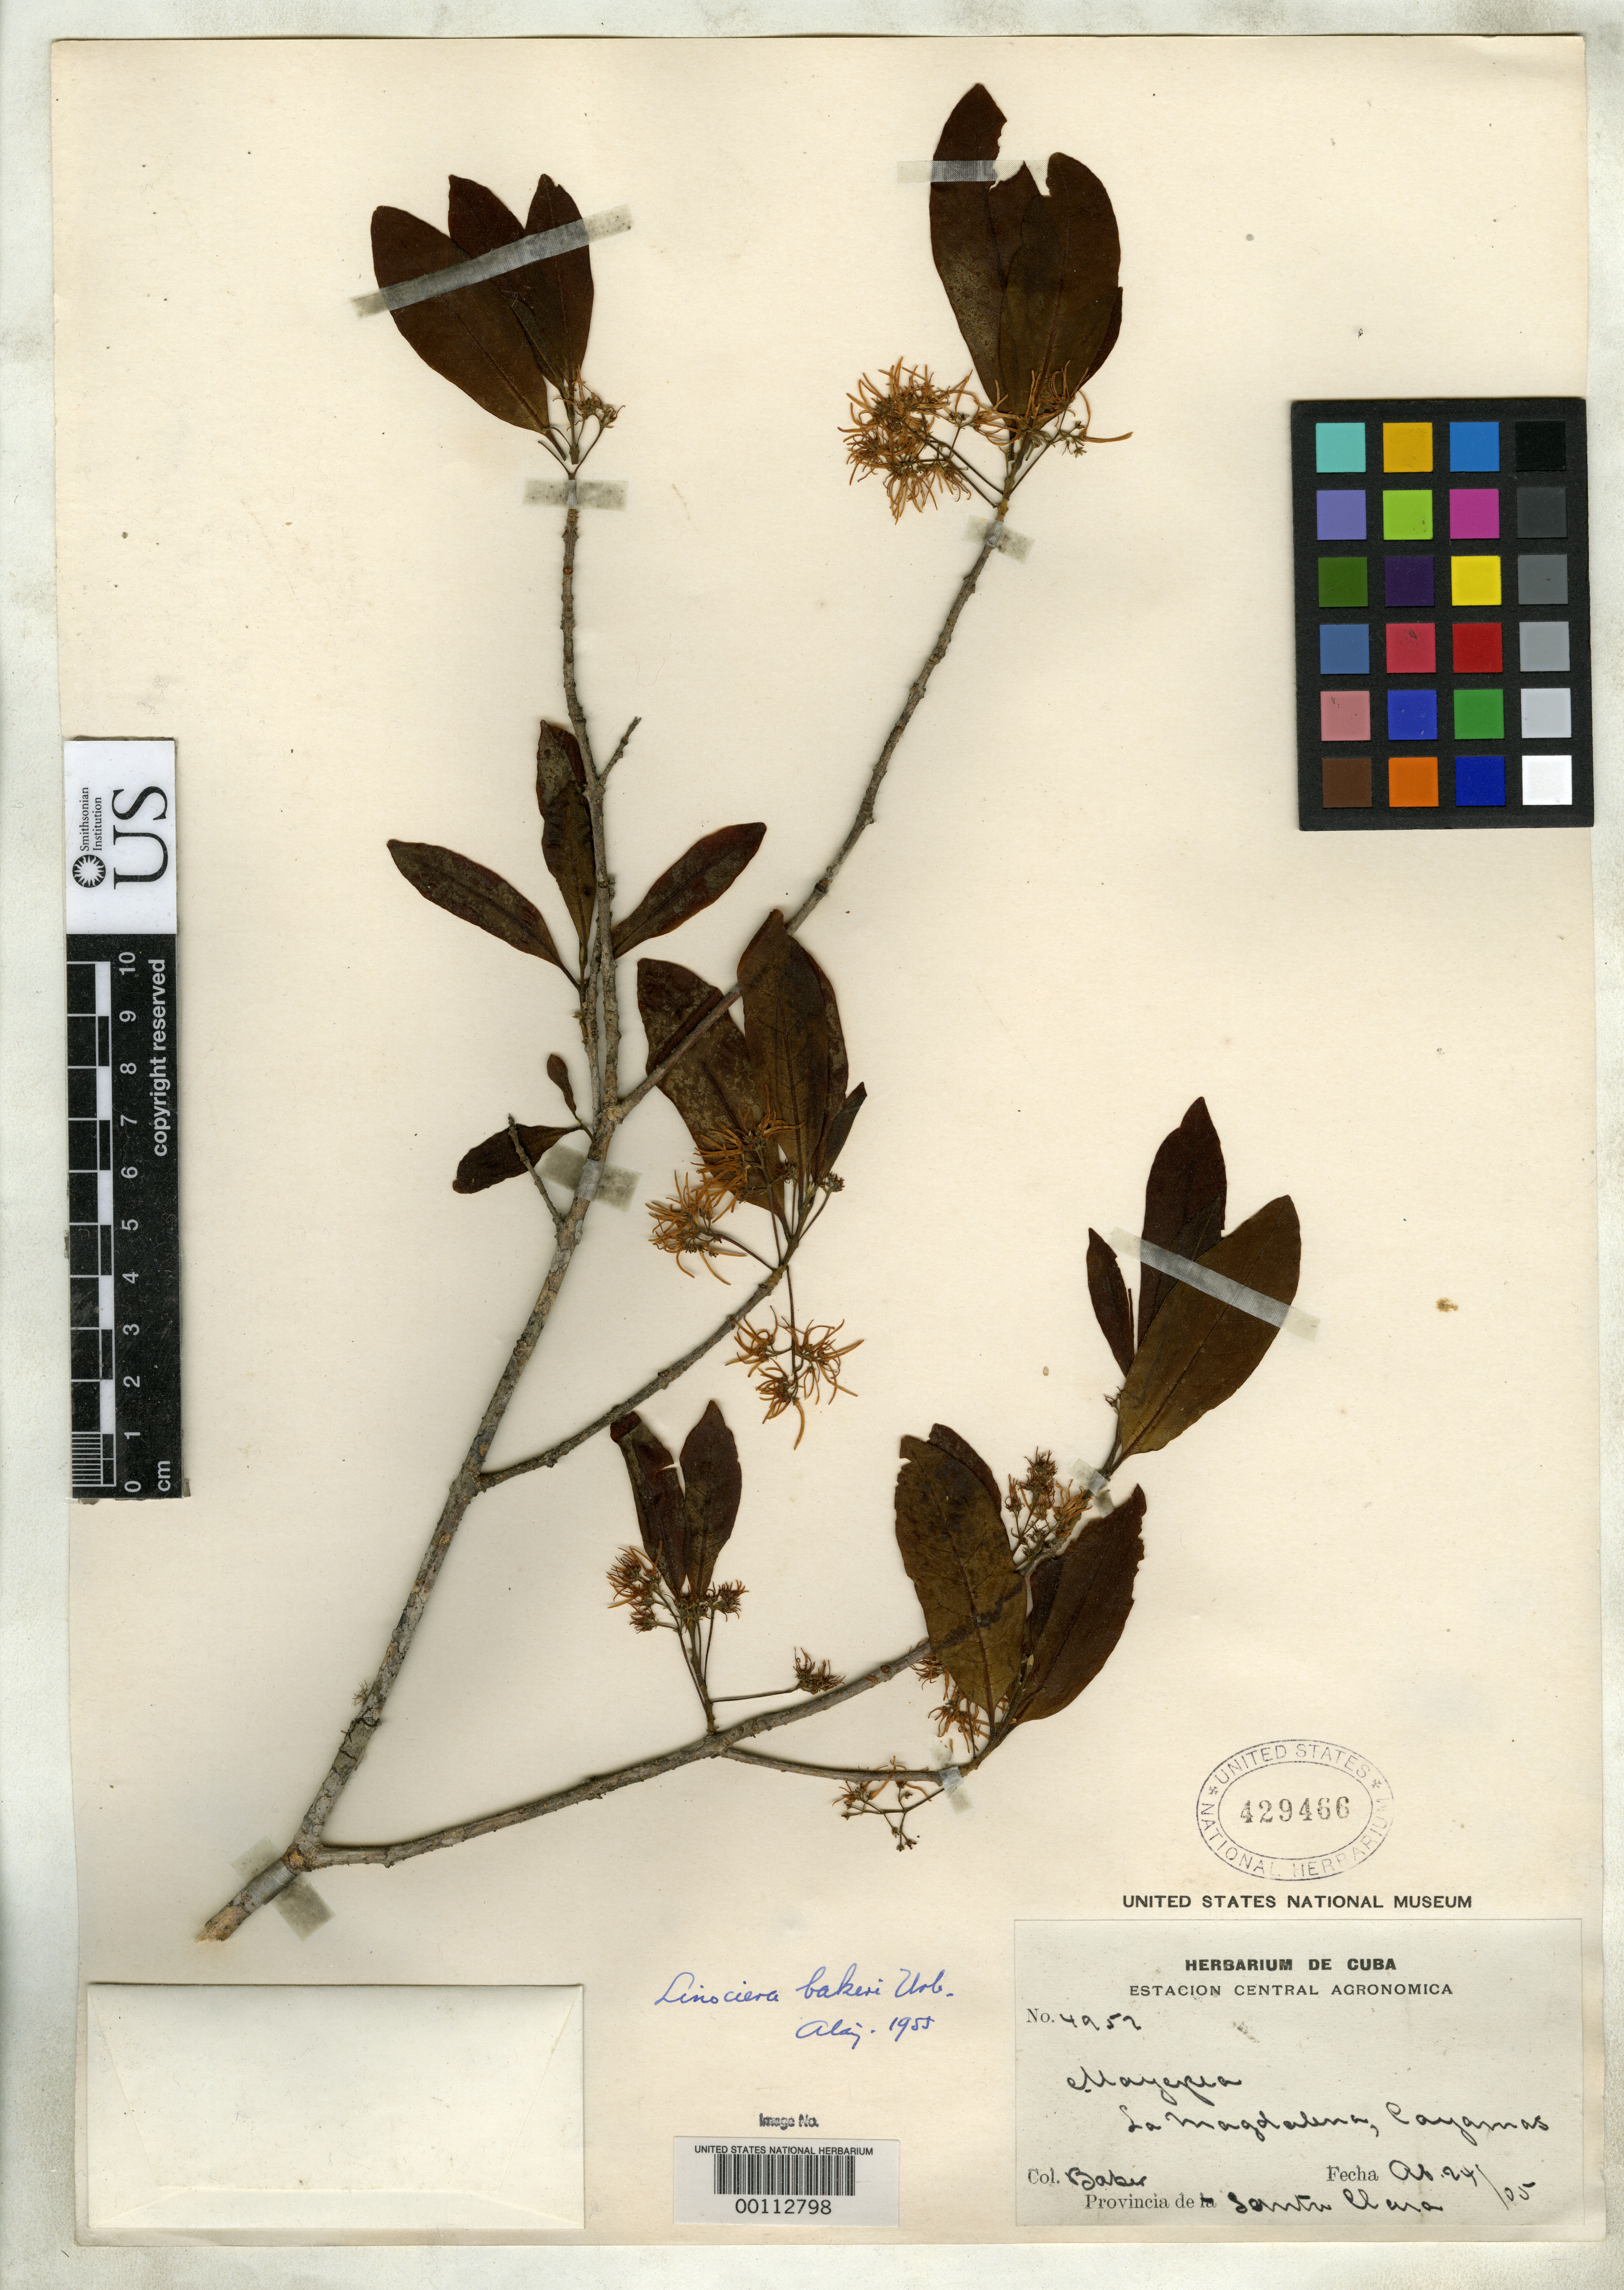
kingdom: Plantae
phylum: Tracheophyta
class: Magnoliopsida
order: Lamiales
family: Oleaceae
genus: Linociera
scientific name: Linociera bakeri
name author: Urb.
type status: Isotype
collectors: C. F. Baker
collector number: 4952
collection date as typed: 24 Apr 1905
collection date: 1905-04-24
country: Cuba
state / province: Las Villas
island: Greater Antilles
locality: Santa Clara.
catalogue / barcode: US 429466